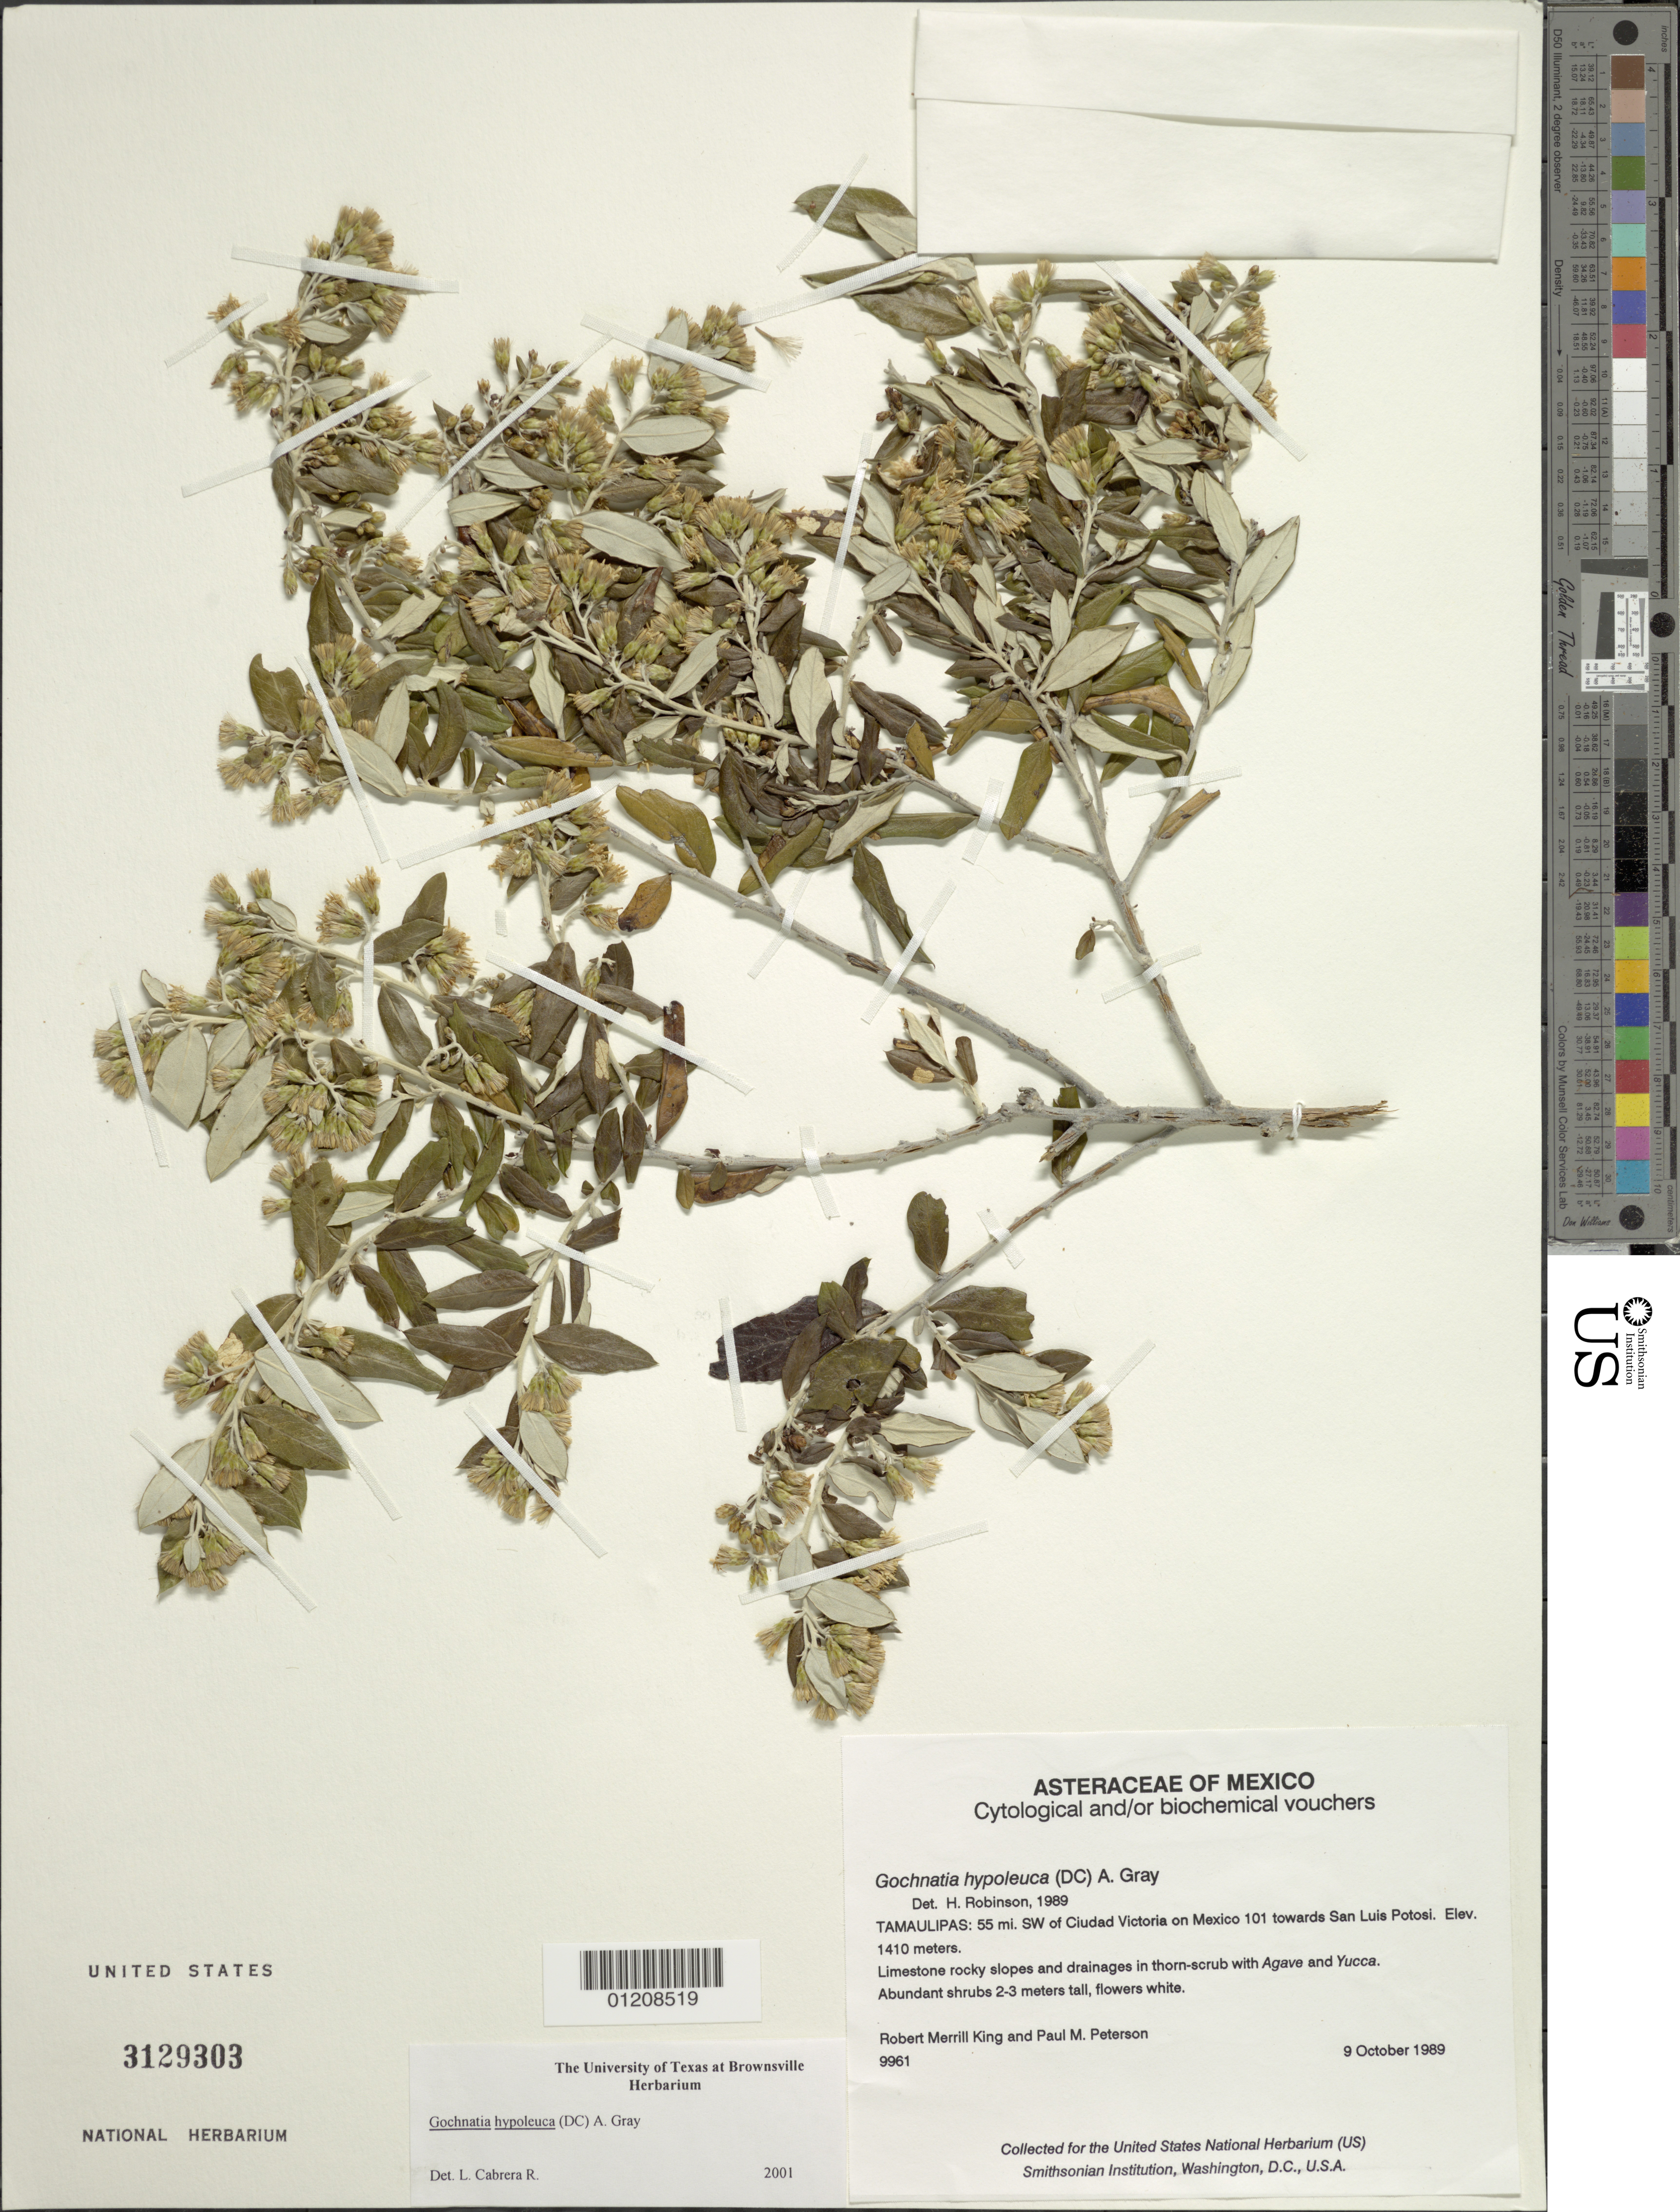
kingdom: Plantae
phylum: Tracheophyta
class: Magnoliopsida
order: Asterales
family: Asteraceae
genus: Nahuatlea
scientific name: Nahuatlea hypoleuca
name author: (DC.) V.A. Funk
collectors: R. M. King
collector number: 9961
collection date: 1989-10-09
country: Mexico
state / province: Tamaulipas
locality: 55 mi. SW of Ciudad Victoria on Mexico 101 towards San Luis Potosi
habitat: Limestone rocky slopes and drainages in thorn-scrub with Agave and Yucca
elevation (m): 1410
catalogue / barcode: US 3129303